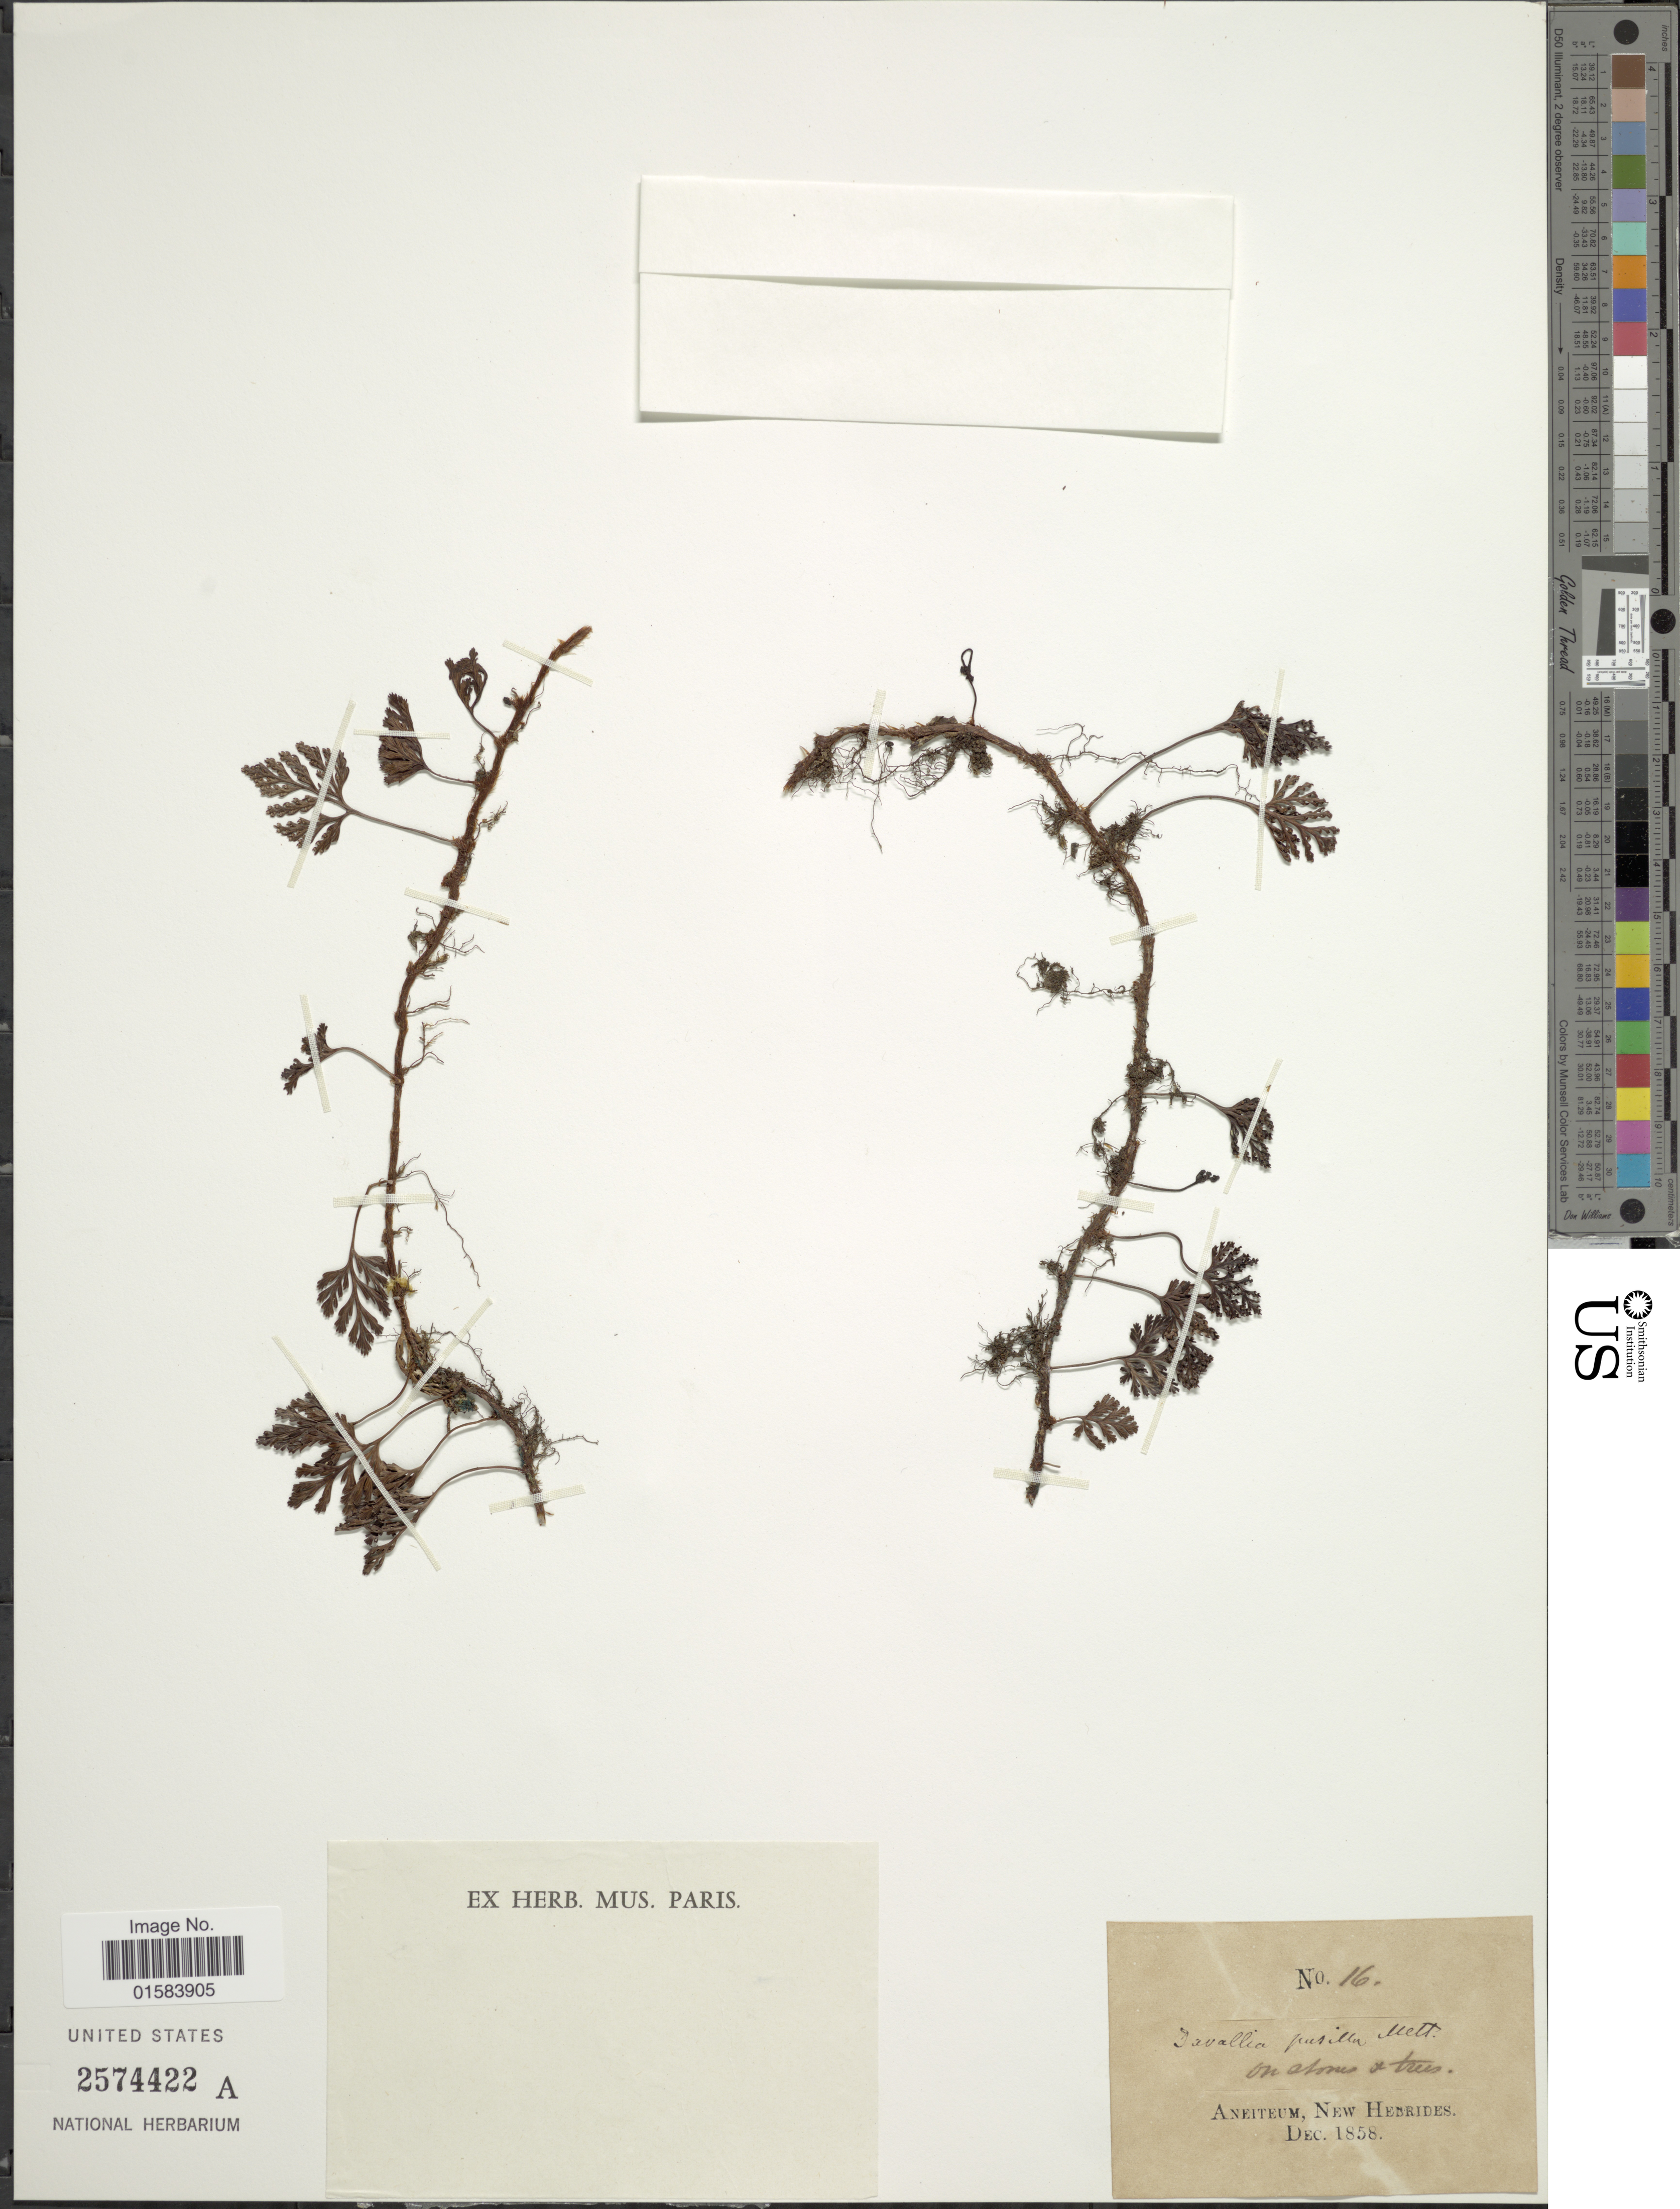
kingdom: Plantae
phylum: Tracheophyta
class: Polypodiopsida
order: Polypodiales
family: Davalliaceae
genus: Davallia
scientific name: Davallia sp.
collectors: ex herb. Mus. Paris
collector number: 16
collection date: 1858-12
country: Vanuatu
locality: Aneiteum, New Hebrides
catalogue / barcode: US 2574422A